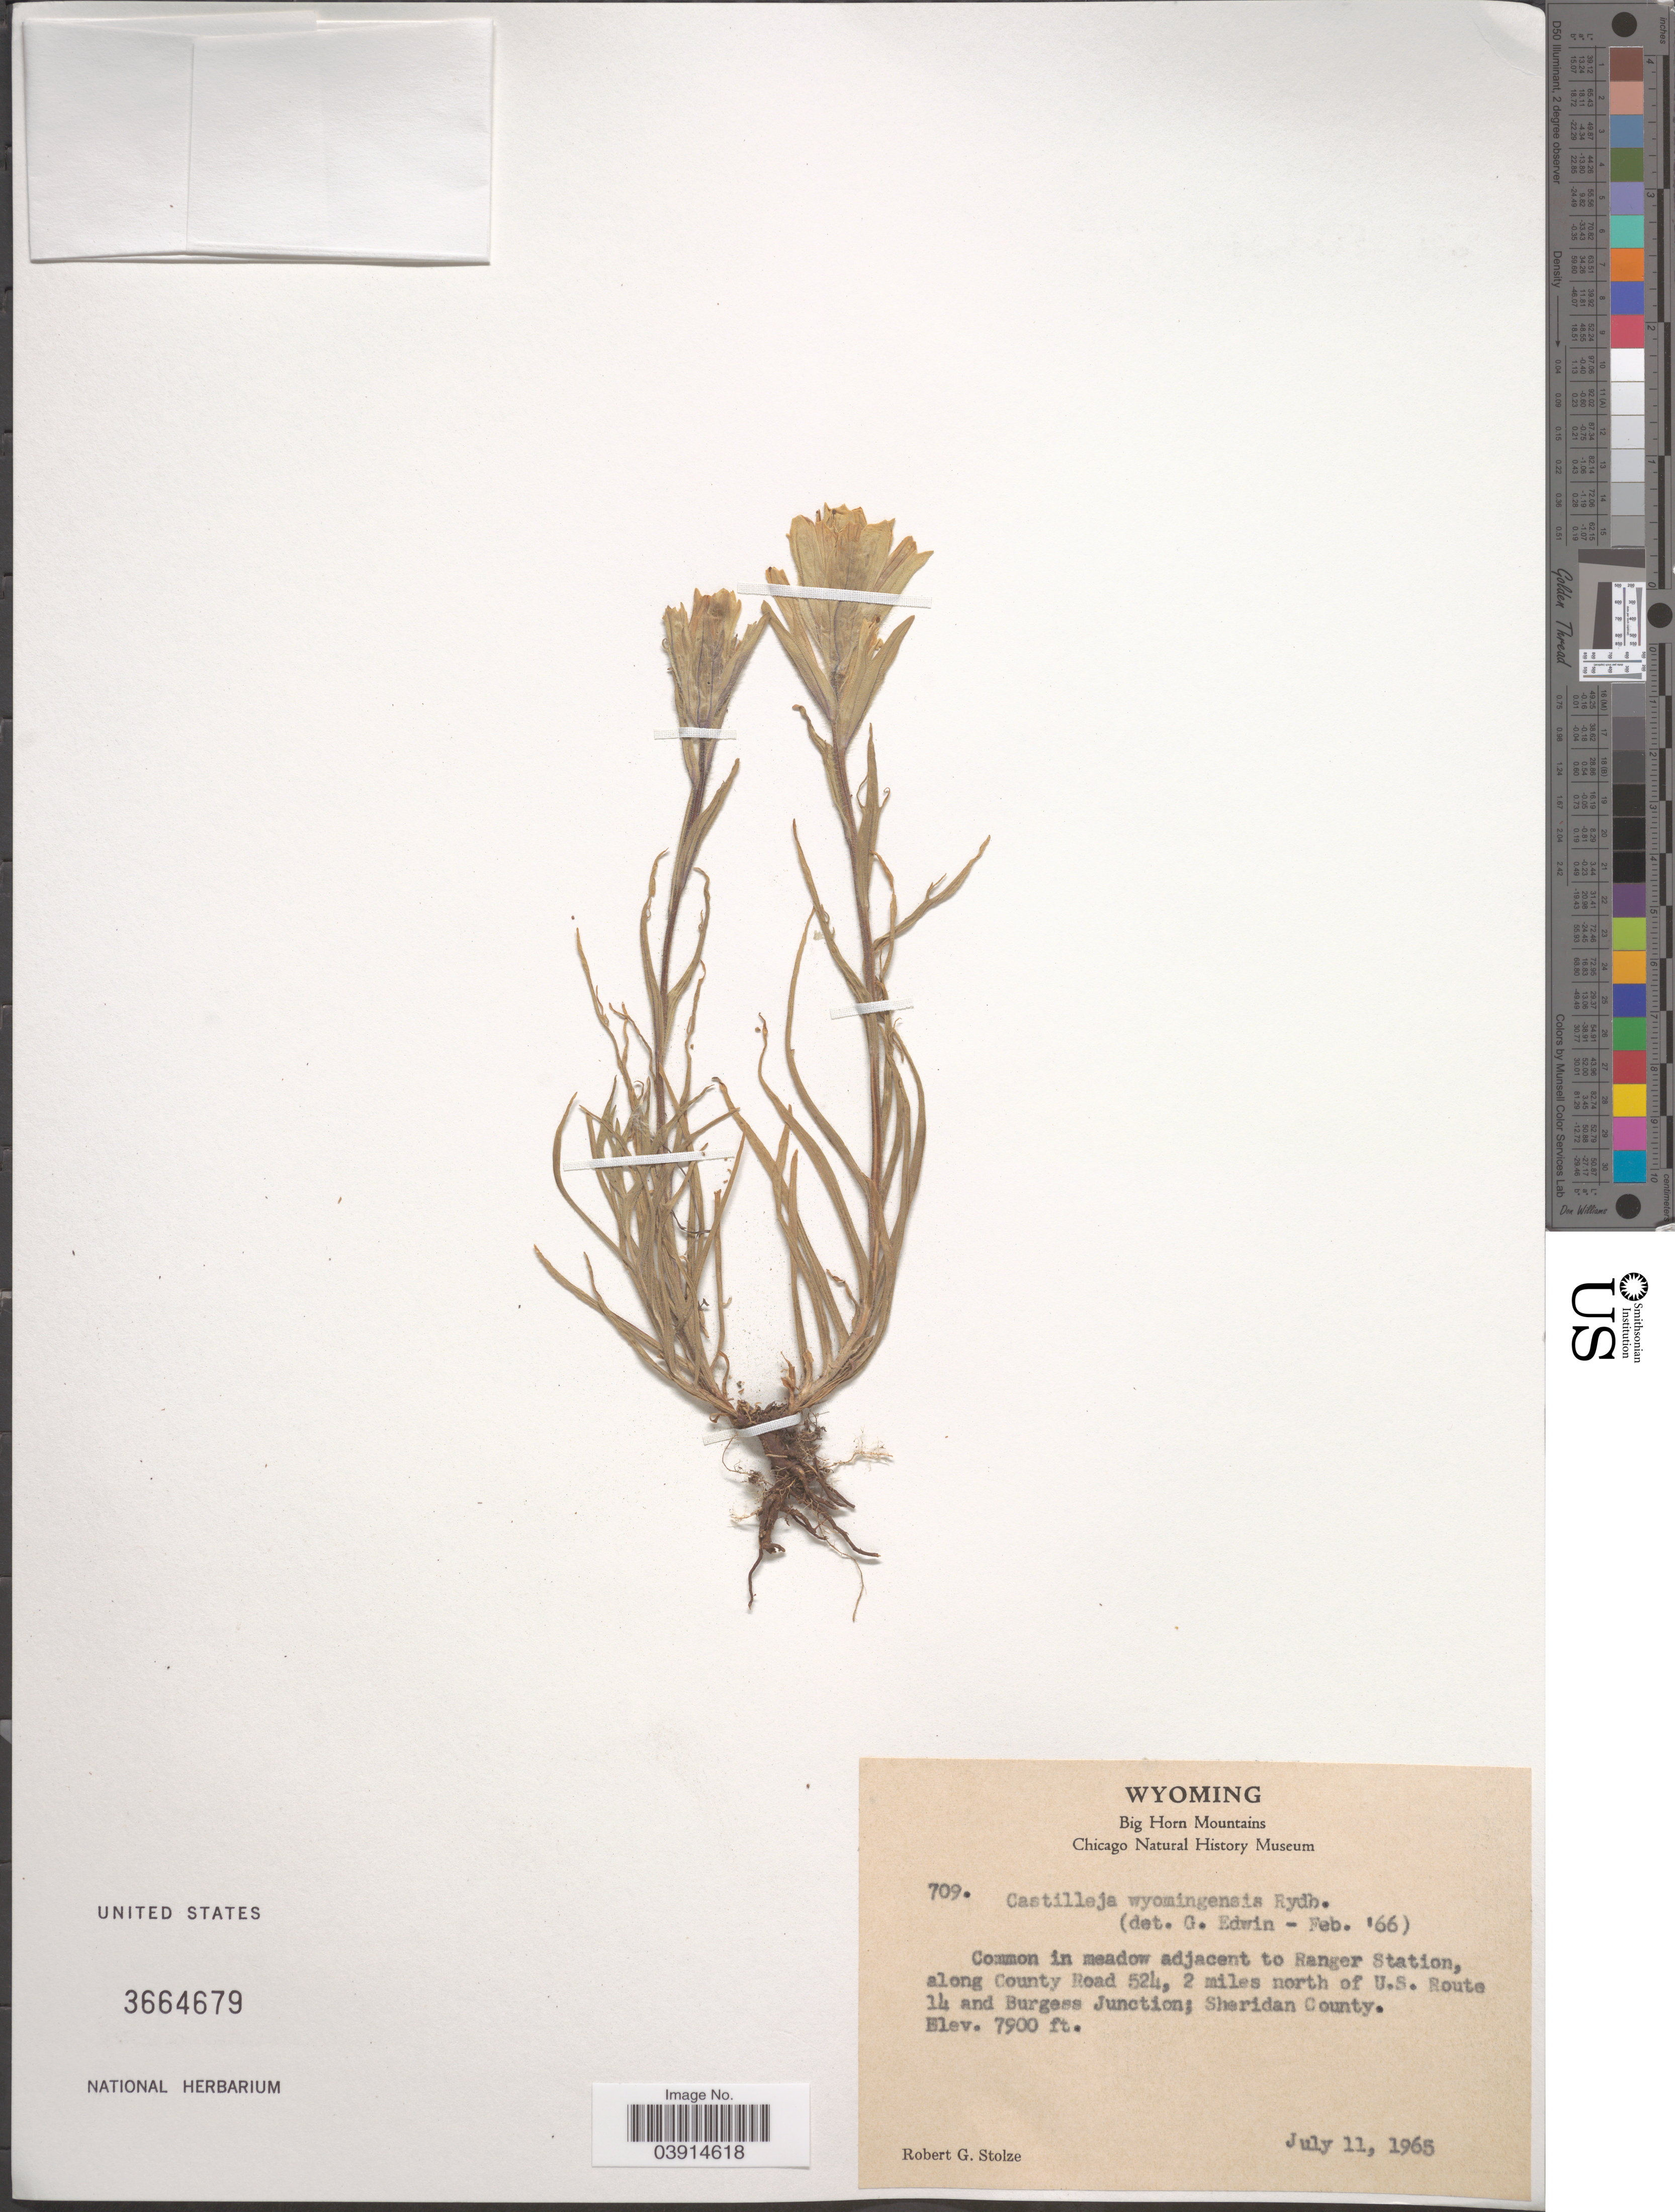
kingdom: Plantae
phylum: Tracheophyta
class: Magnoliopsida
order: Lamiales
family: Orobanchaceae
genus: Castilleja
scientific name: Castilleja wyomingensis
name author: Rydb.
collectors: R. G. Stolze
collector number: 709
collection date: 1965-07-11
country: United States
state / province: Wyoming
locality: Big Horn Mountains. Adjacent to Ranger Station, along County Road 524, 2 miles north of U.S. Route 14 and Burgess Junction; Sheridan County.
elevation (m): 2408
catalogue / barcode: US 3664679